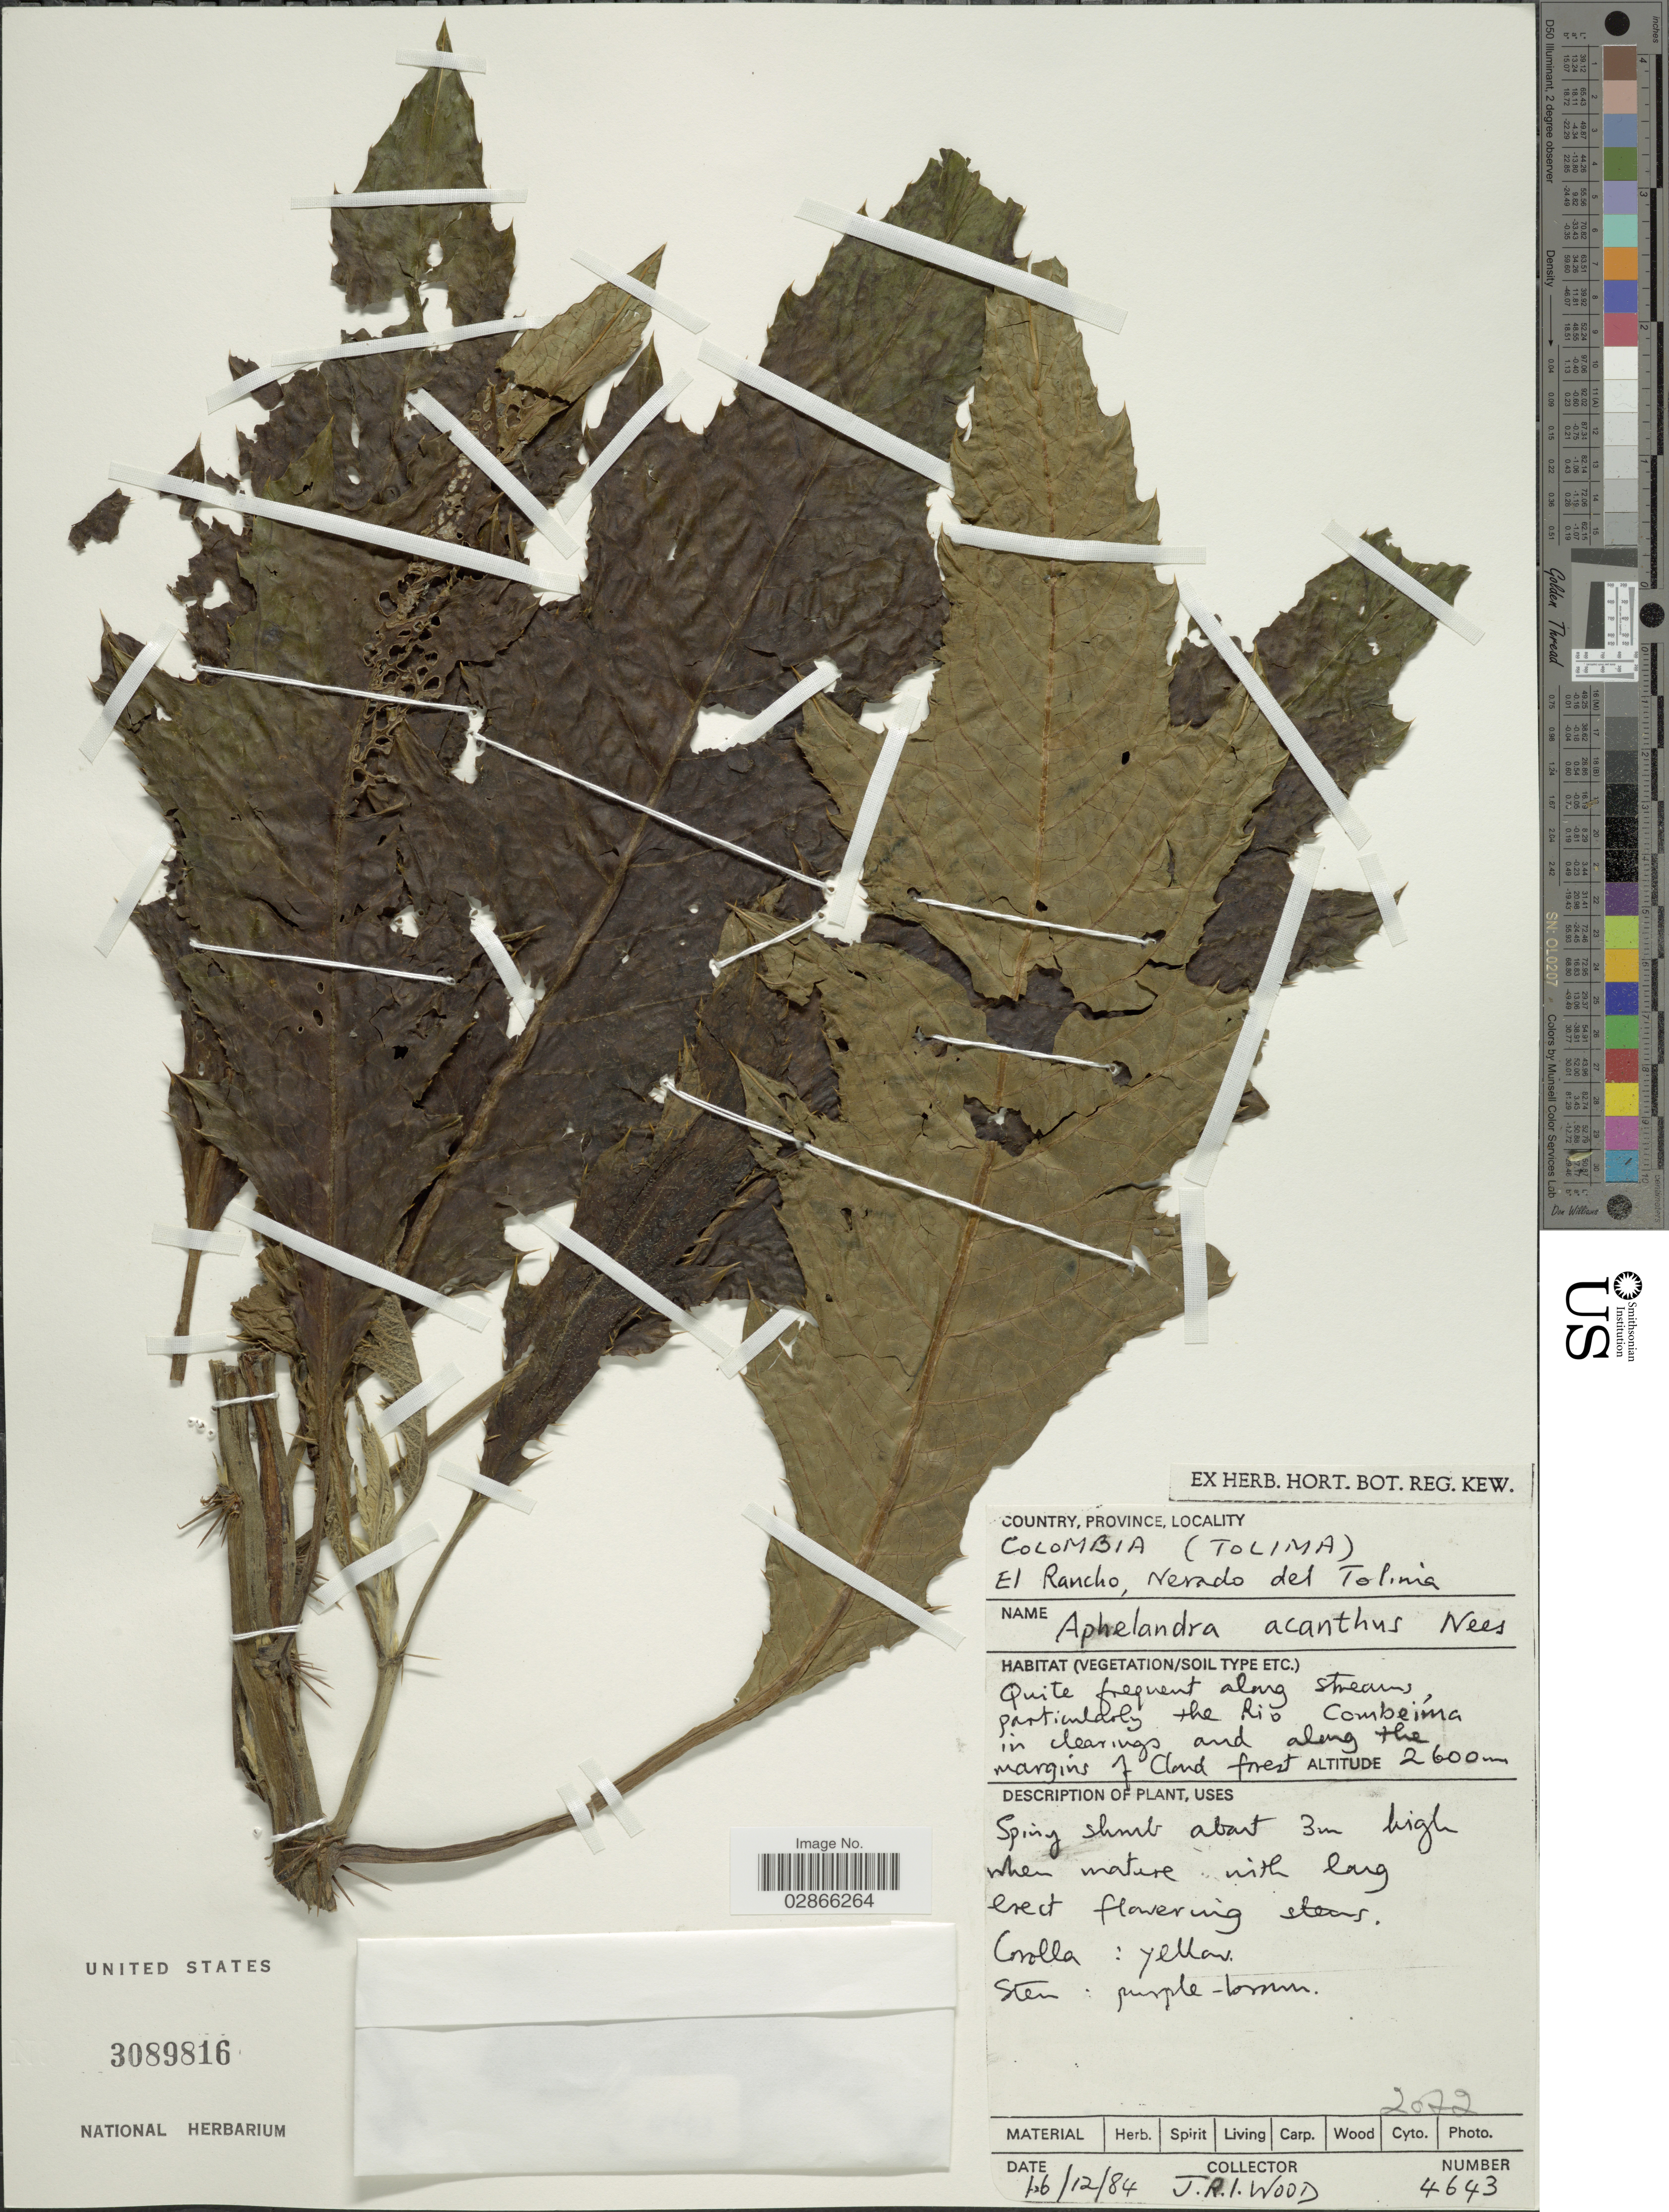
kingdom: Plantae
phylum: Tracheophyta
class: Magnoliopsida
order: Lamiales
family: Acanthaceae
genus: Aphelandra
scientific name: Aphelandra acanthus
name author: Nees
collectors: J. R. I. Wood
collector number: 4643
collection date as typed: Transcribed d/m/y: 16/12/84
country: Colombia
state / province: Tolima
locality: El Rancho, Nevado del Tolima. Quite frequent along stream, particulary the Rio Combeima in clearings and along the margins of Cloud forest.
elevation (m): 2600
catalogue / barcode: US 3089816